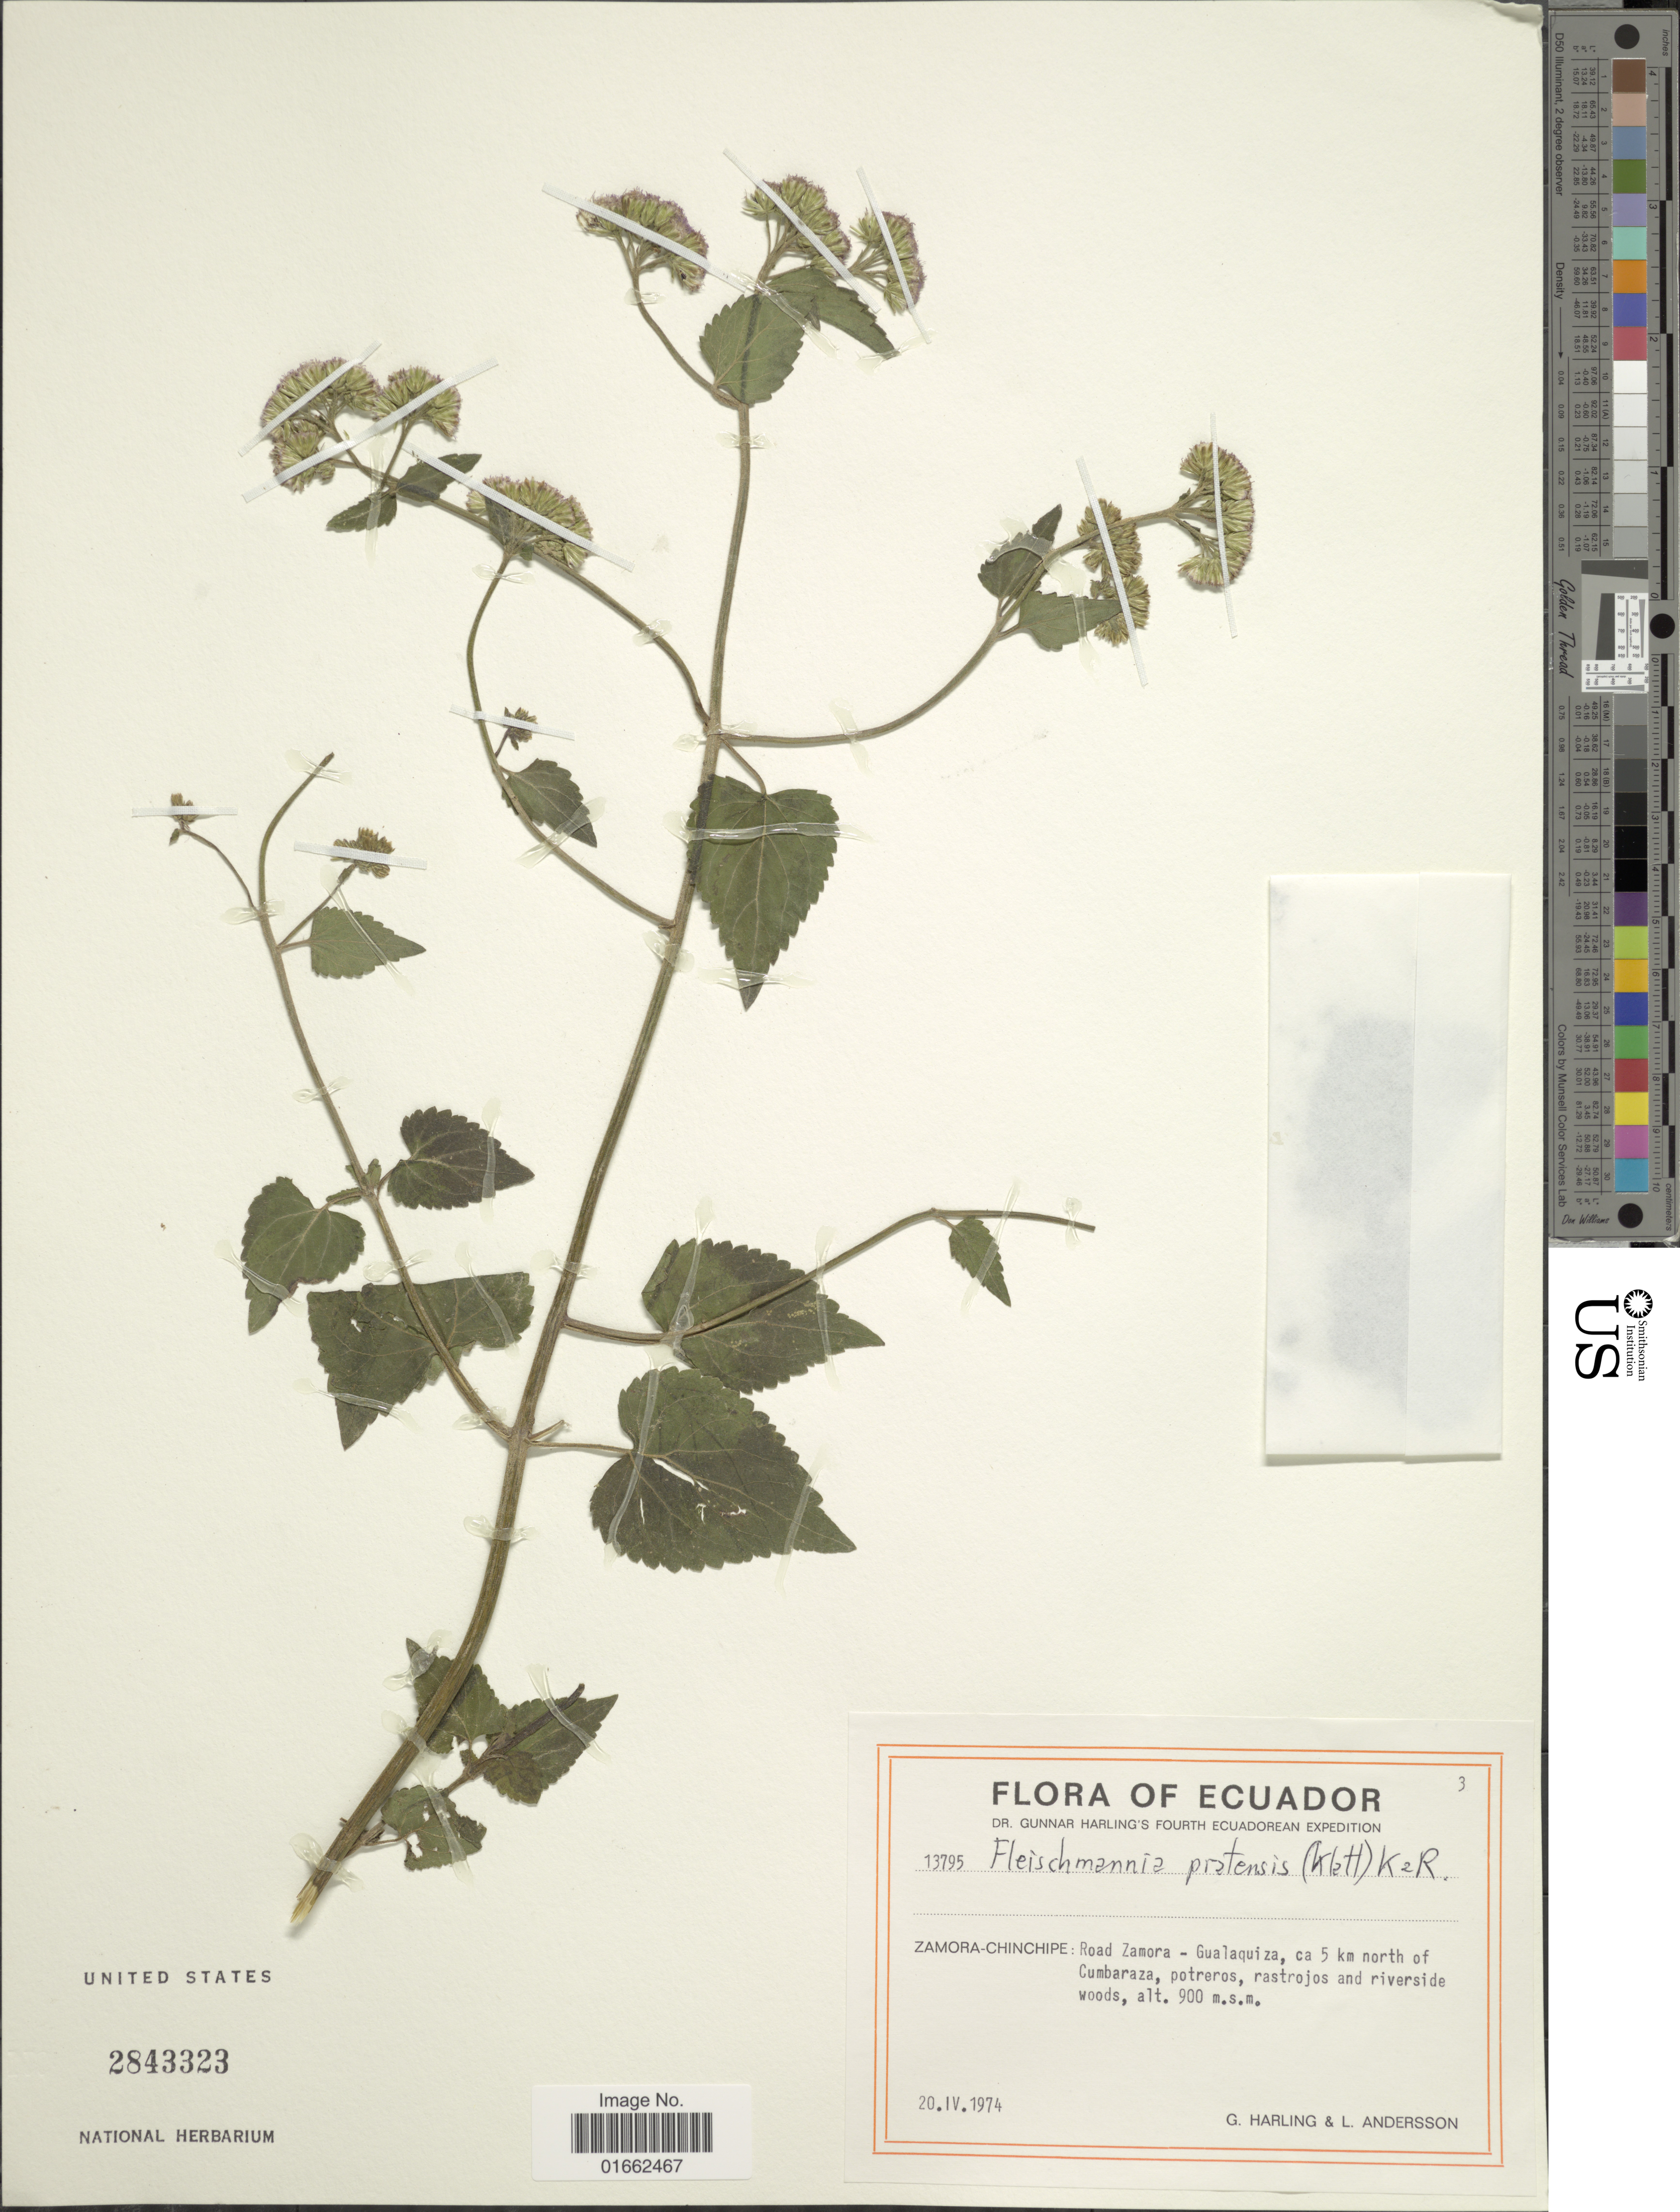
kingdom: Plantae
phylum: Tracheophyta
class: Magnoliopsida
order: Asterales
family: Asteraceae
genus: Fleischmannia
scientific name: Fleischmannia pratensis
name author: (Klatt) R.M. King & H. Rob.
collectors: G. Harling & L. Andersson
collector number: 13795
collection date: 1974-04-20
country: Ecuador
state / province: Zamora-Chinchipe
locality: Zamora-Chinchipe: Road Zamora-Gualaquiza, ca 5 km north of Cumbaraza, potreros, rastrojos and riverside woods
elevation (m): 900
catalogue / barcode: US 2843323